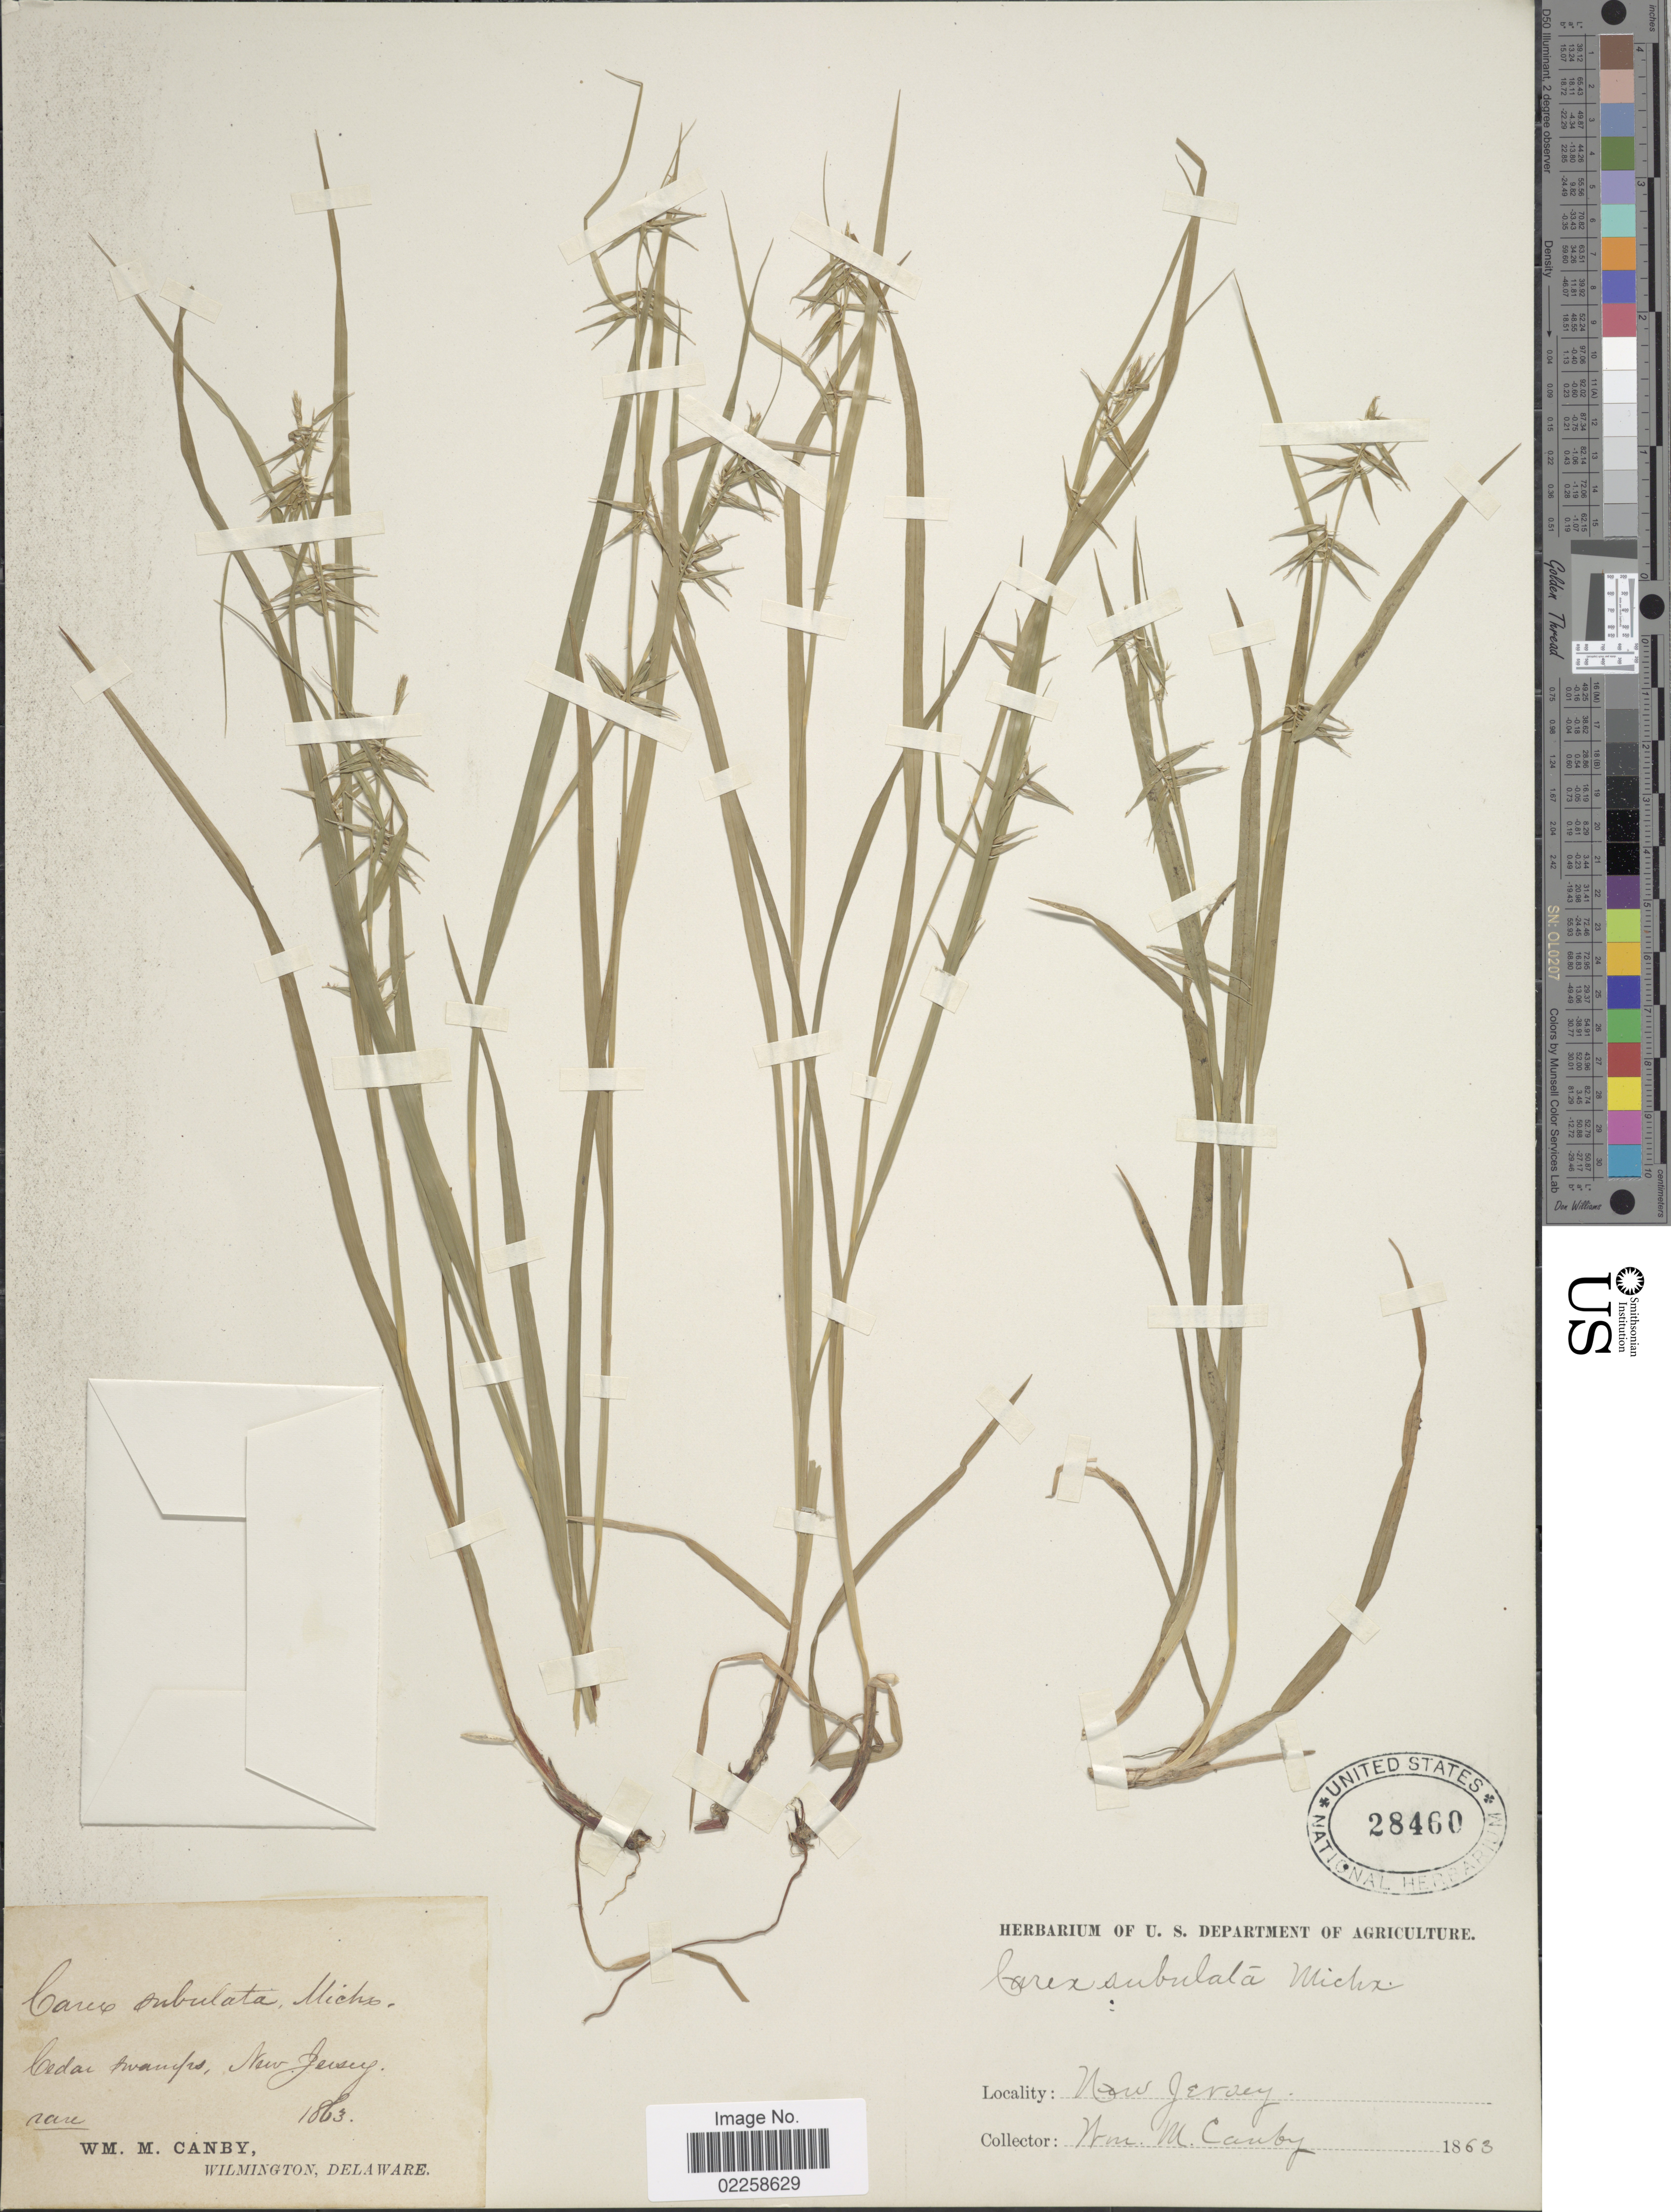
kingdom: Plantae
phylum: Tracheophyta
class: Liliopsida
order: Poales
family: Cyperaceae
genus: Carex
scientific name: Carex collinsii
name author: Nutt.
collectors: W. M. Canby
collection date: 1863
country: United States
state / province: New Jersey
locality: Cedar swamps, New Jersey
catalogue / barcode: US 28460